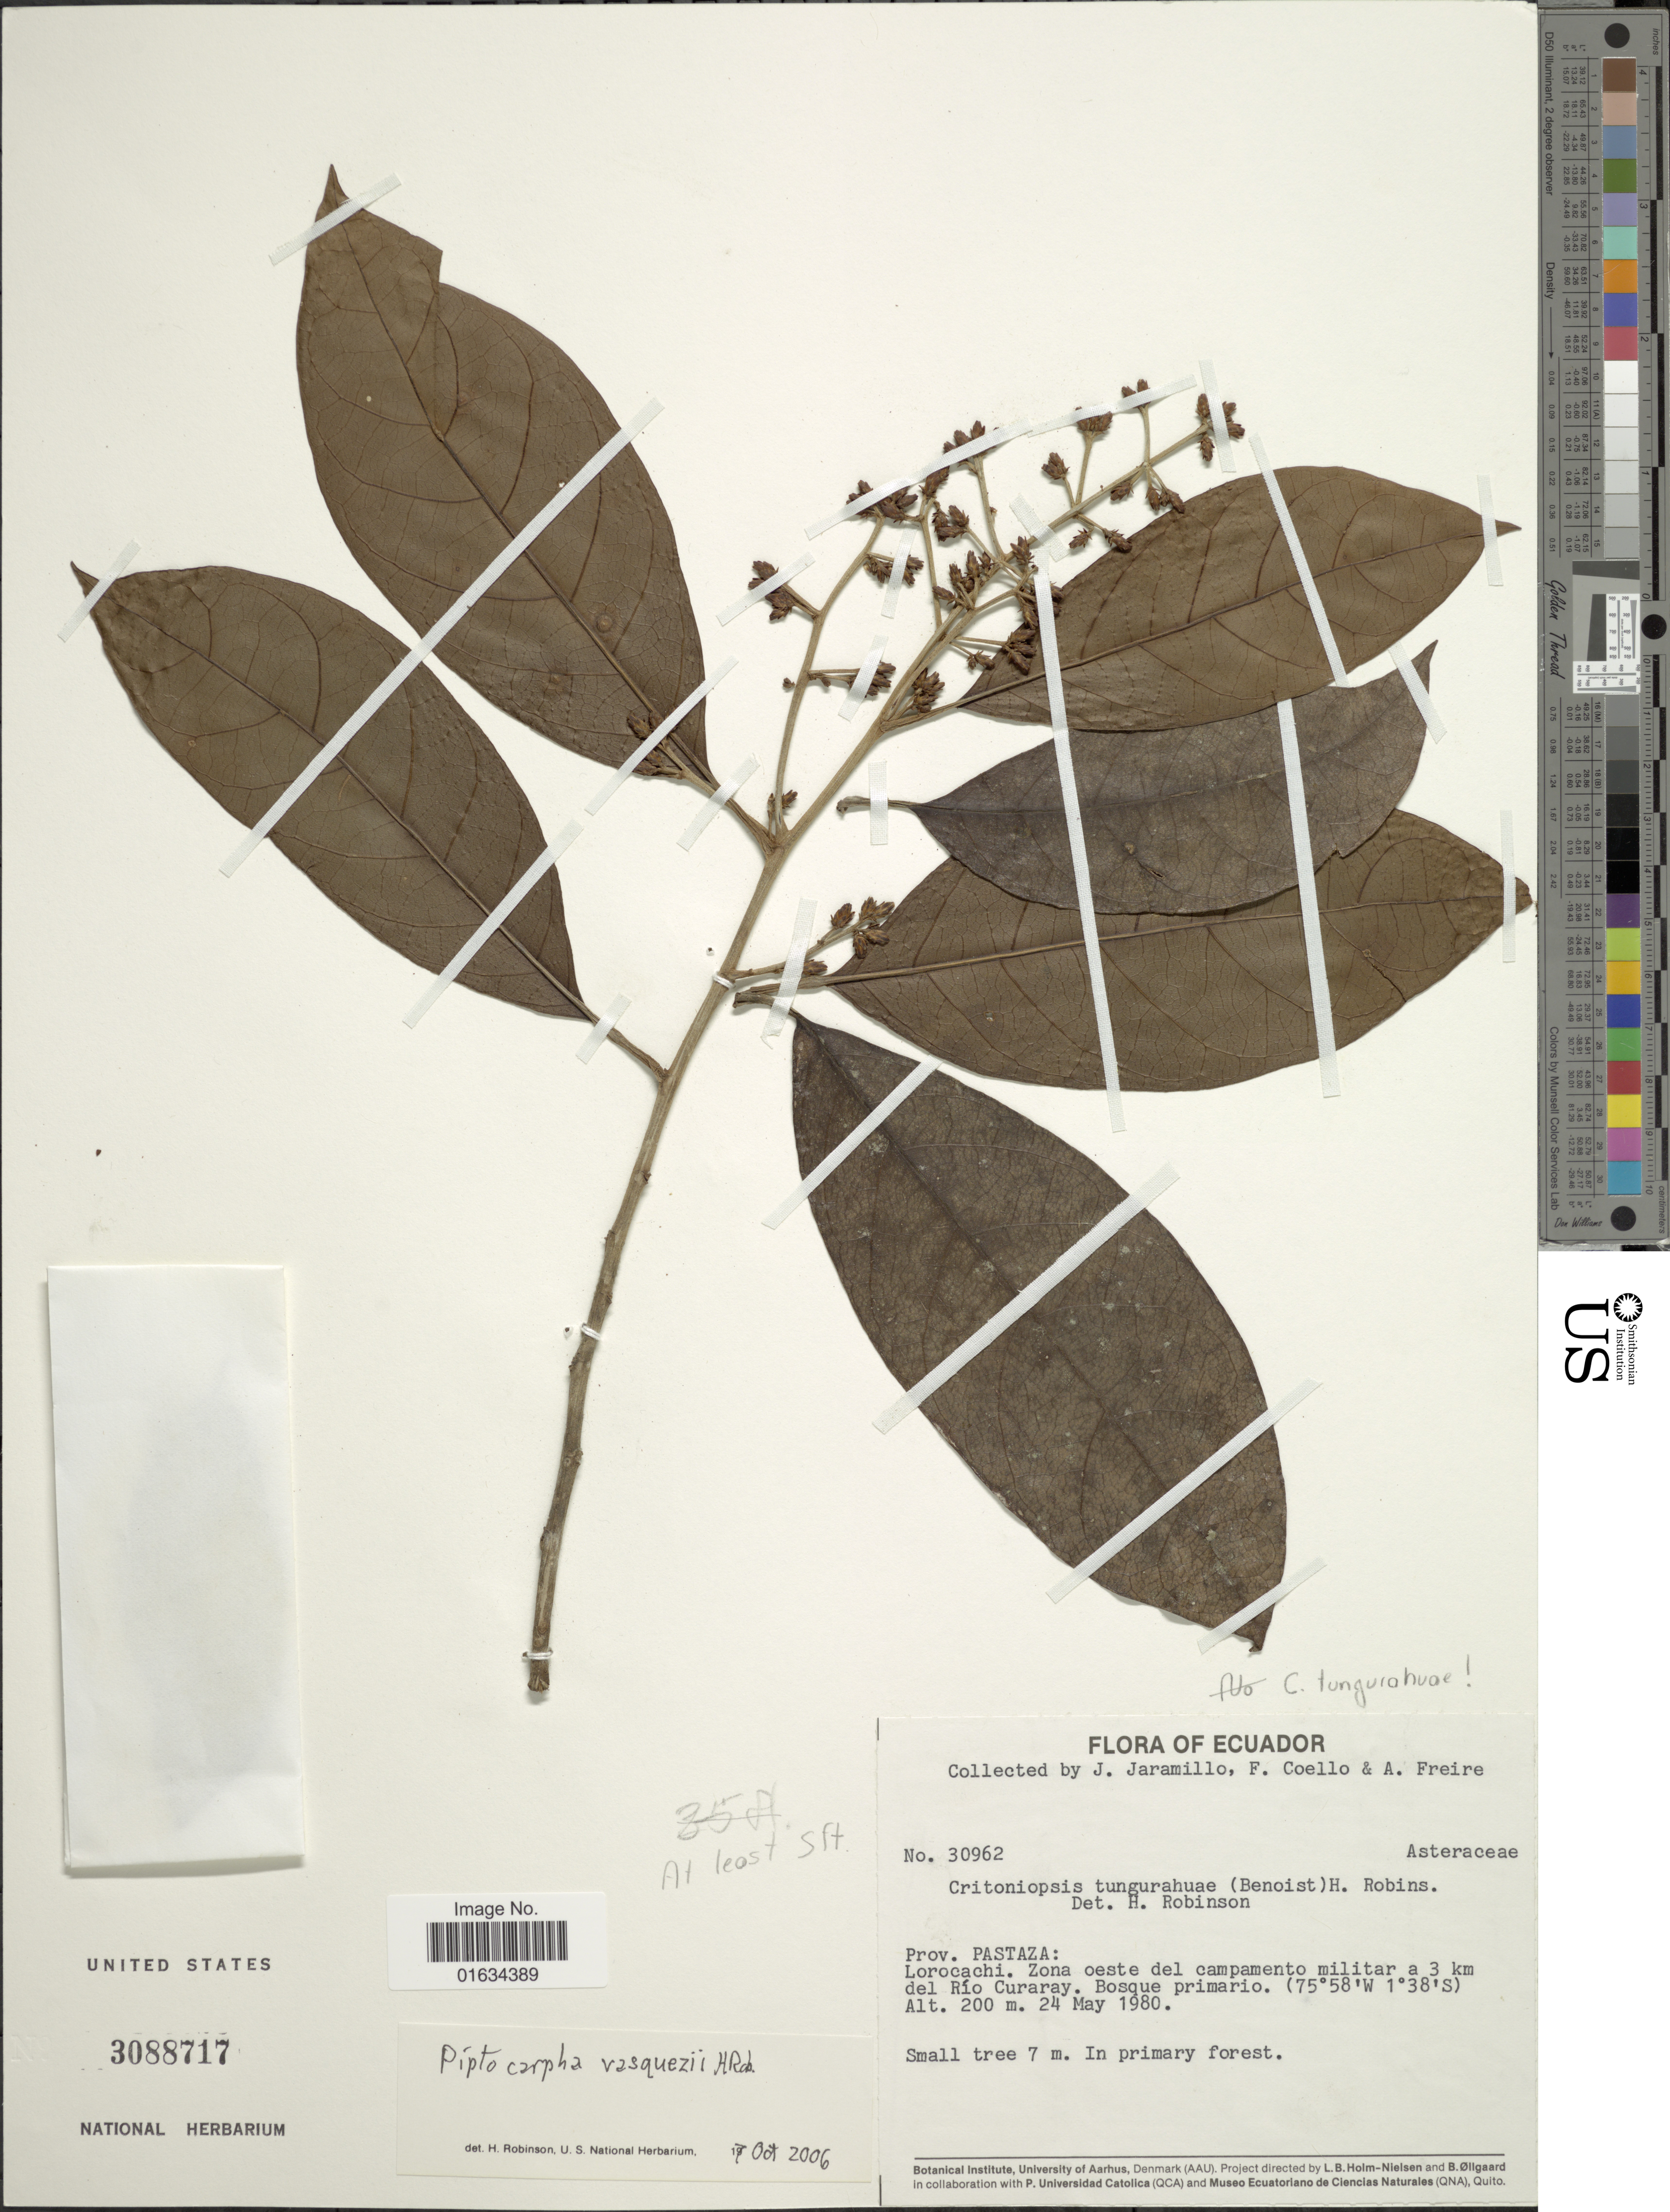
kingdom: Plantae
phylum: Tracheophyta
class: Magnoliopsida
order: Asterales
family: Asteraceae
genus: Piptocarpha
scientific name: Piptocarpha vasquezii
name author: H. Rob.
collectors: J. Jaramillo, F. Coello & A. Freire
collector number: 30962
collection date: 1980-05-24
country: Ecuador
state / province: Pastaza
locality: Lorocachi. Zona oeste del campamento militar a 3 km del Río Curaray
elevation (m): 200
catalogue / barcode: US 3088717